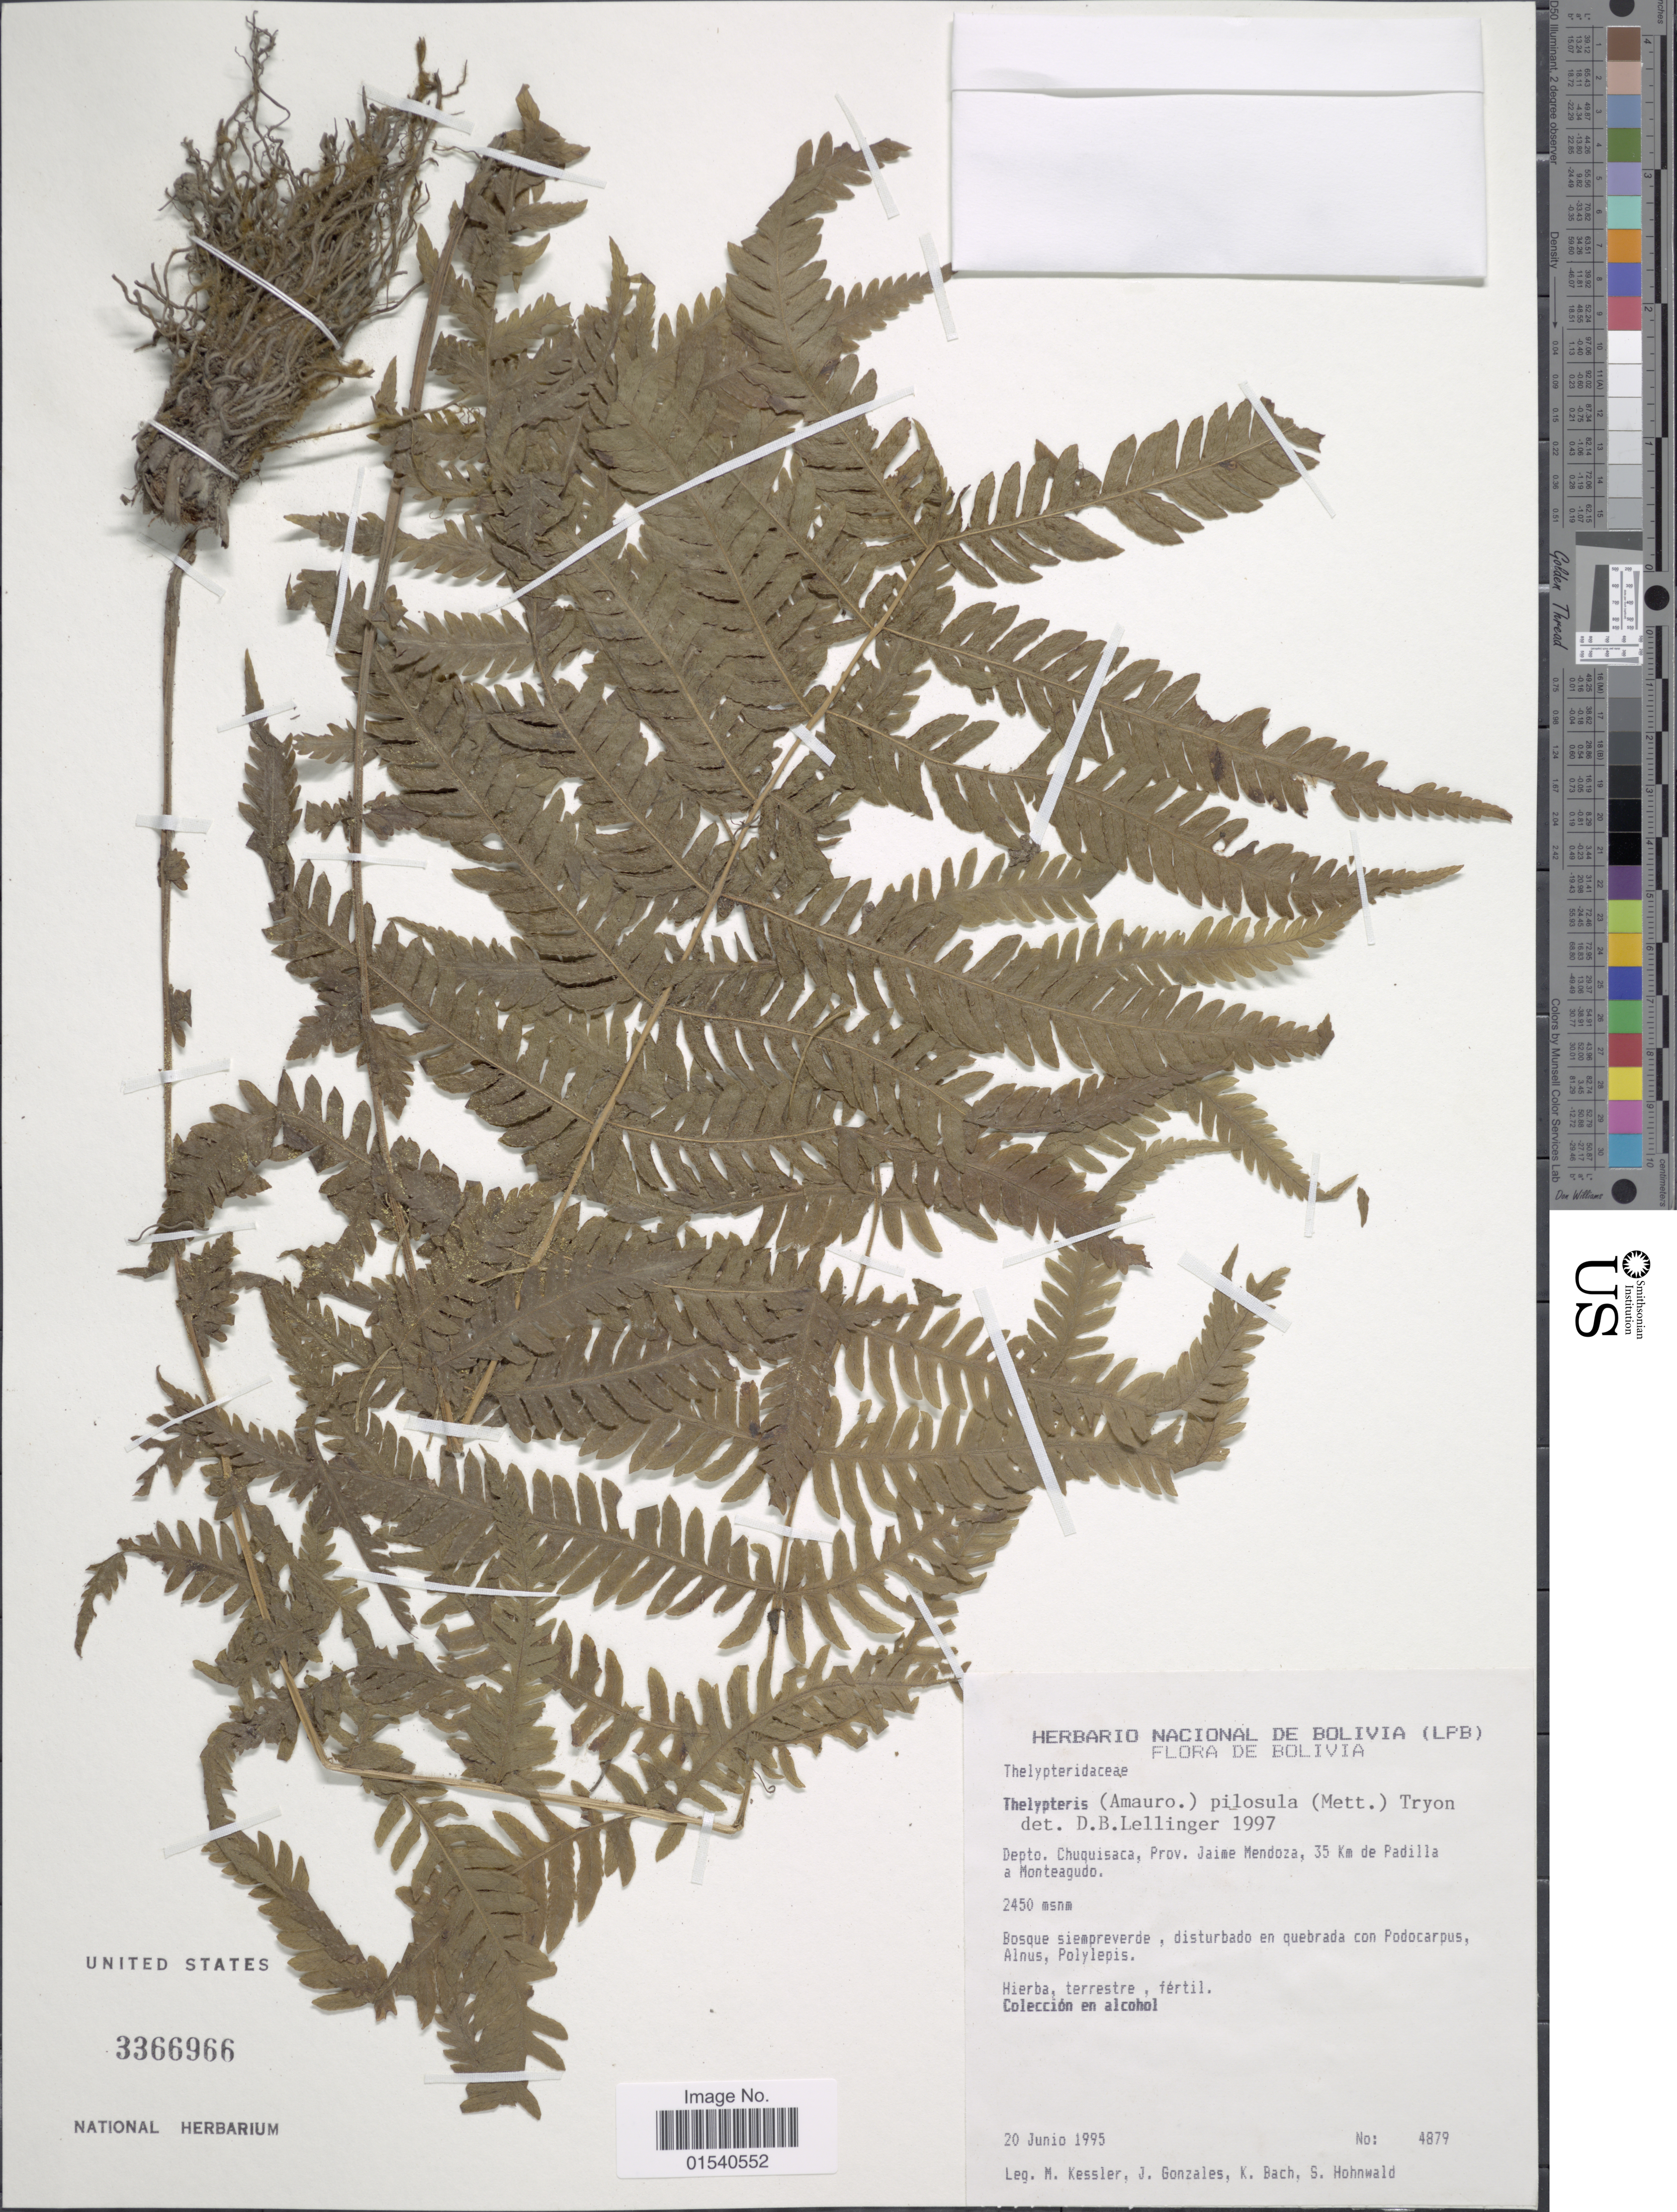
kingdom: Plantae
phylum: Tracheophyta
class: Polypodiopsida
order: Polypodiales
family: Thelypteridaceae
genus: Amauropelta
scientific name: Amauropelta pilosula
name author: (Klotzsch & H. Karst.) Á. Löve & D. Löve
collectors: M. Kessler, J. Gonzales, K. Bach & S. Hohnwald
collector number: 4879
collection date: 1995-06-20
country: Bolivia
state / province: Chuquisaca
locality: Depto. Chuquisaca, Prov. Jaime Mendoza, 35 Km de Padilla a Montegudo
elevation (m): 3450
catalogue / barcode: US 3366966